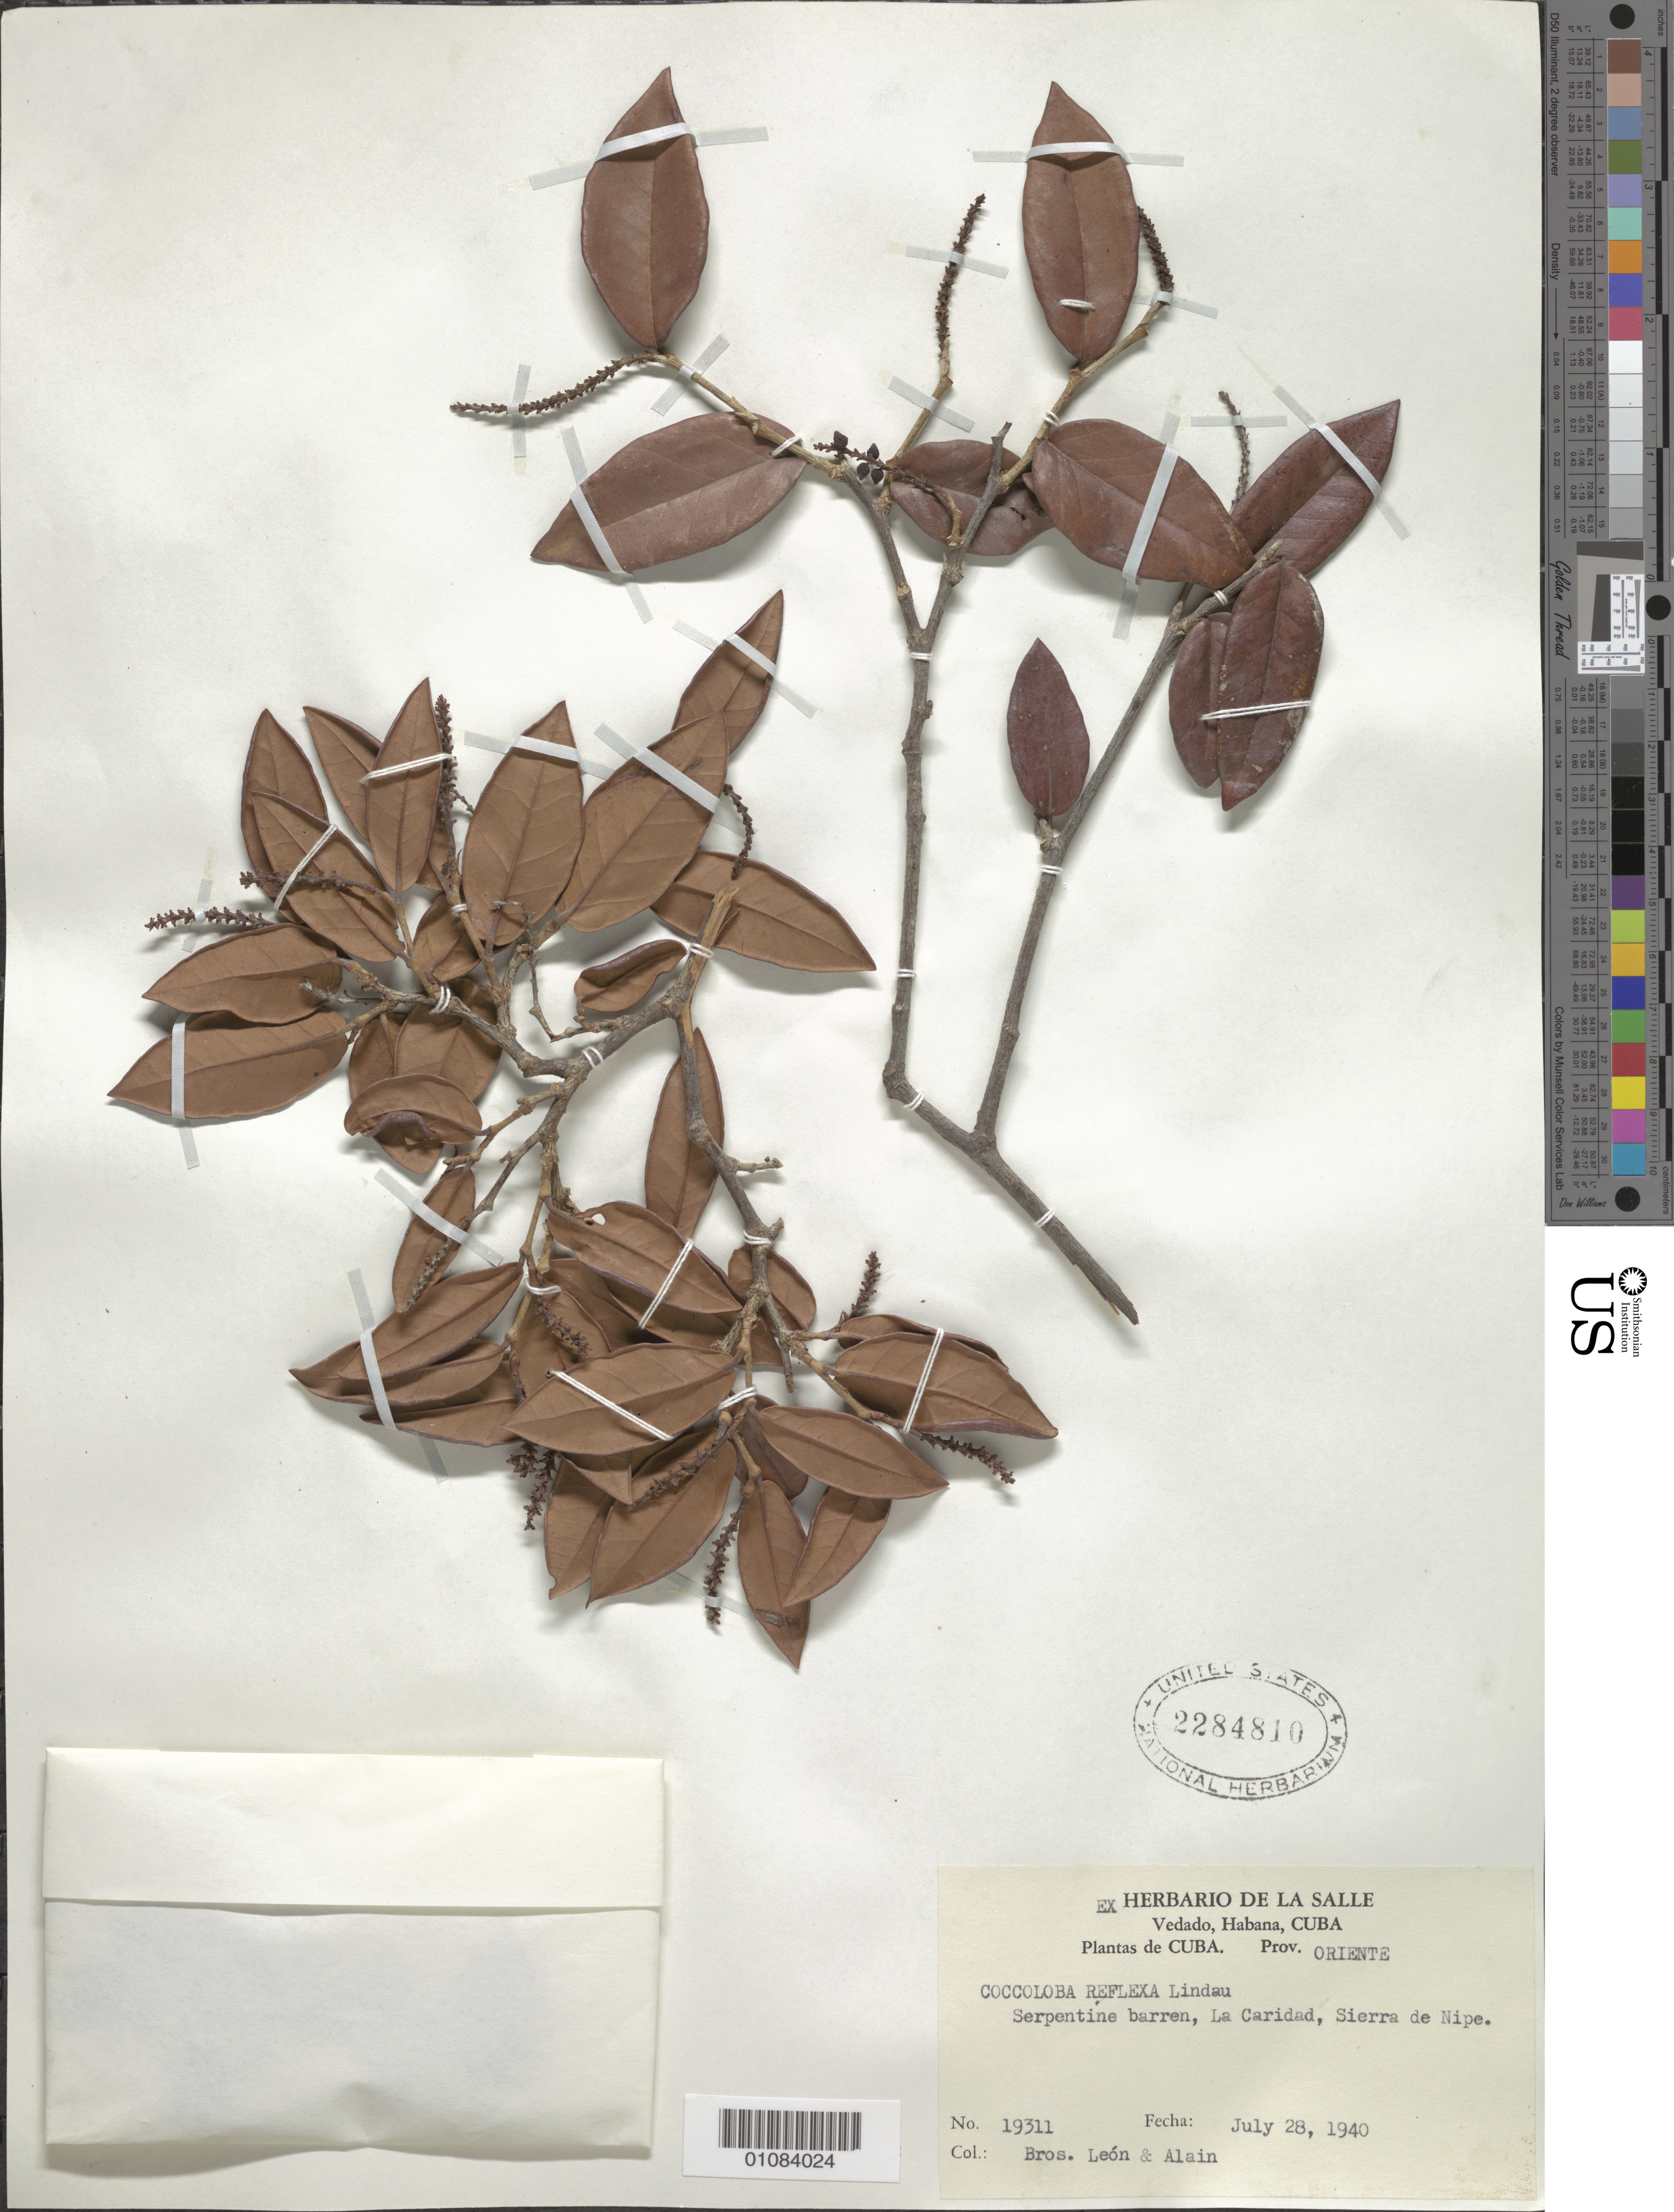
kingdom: Plantae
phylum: Tracheophyta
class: Magnoliopsida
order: Caryophyllales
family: Polygonaceae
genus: Coccoloba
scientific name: Coccoloba reflexa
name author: Lindau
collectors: Bro. León & A. H. Liogier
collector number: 19311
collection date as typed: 28 Jul 1940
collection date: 1940-07-28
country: Cuba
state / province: Holguín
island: Cuba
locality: Serpentine barren, La Caridad, Sierra de NIpe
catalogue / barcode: US 2284810